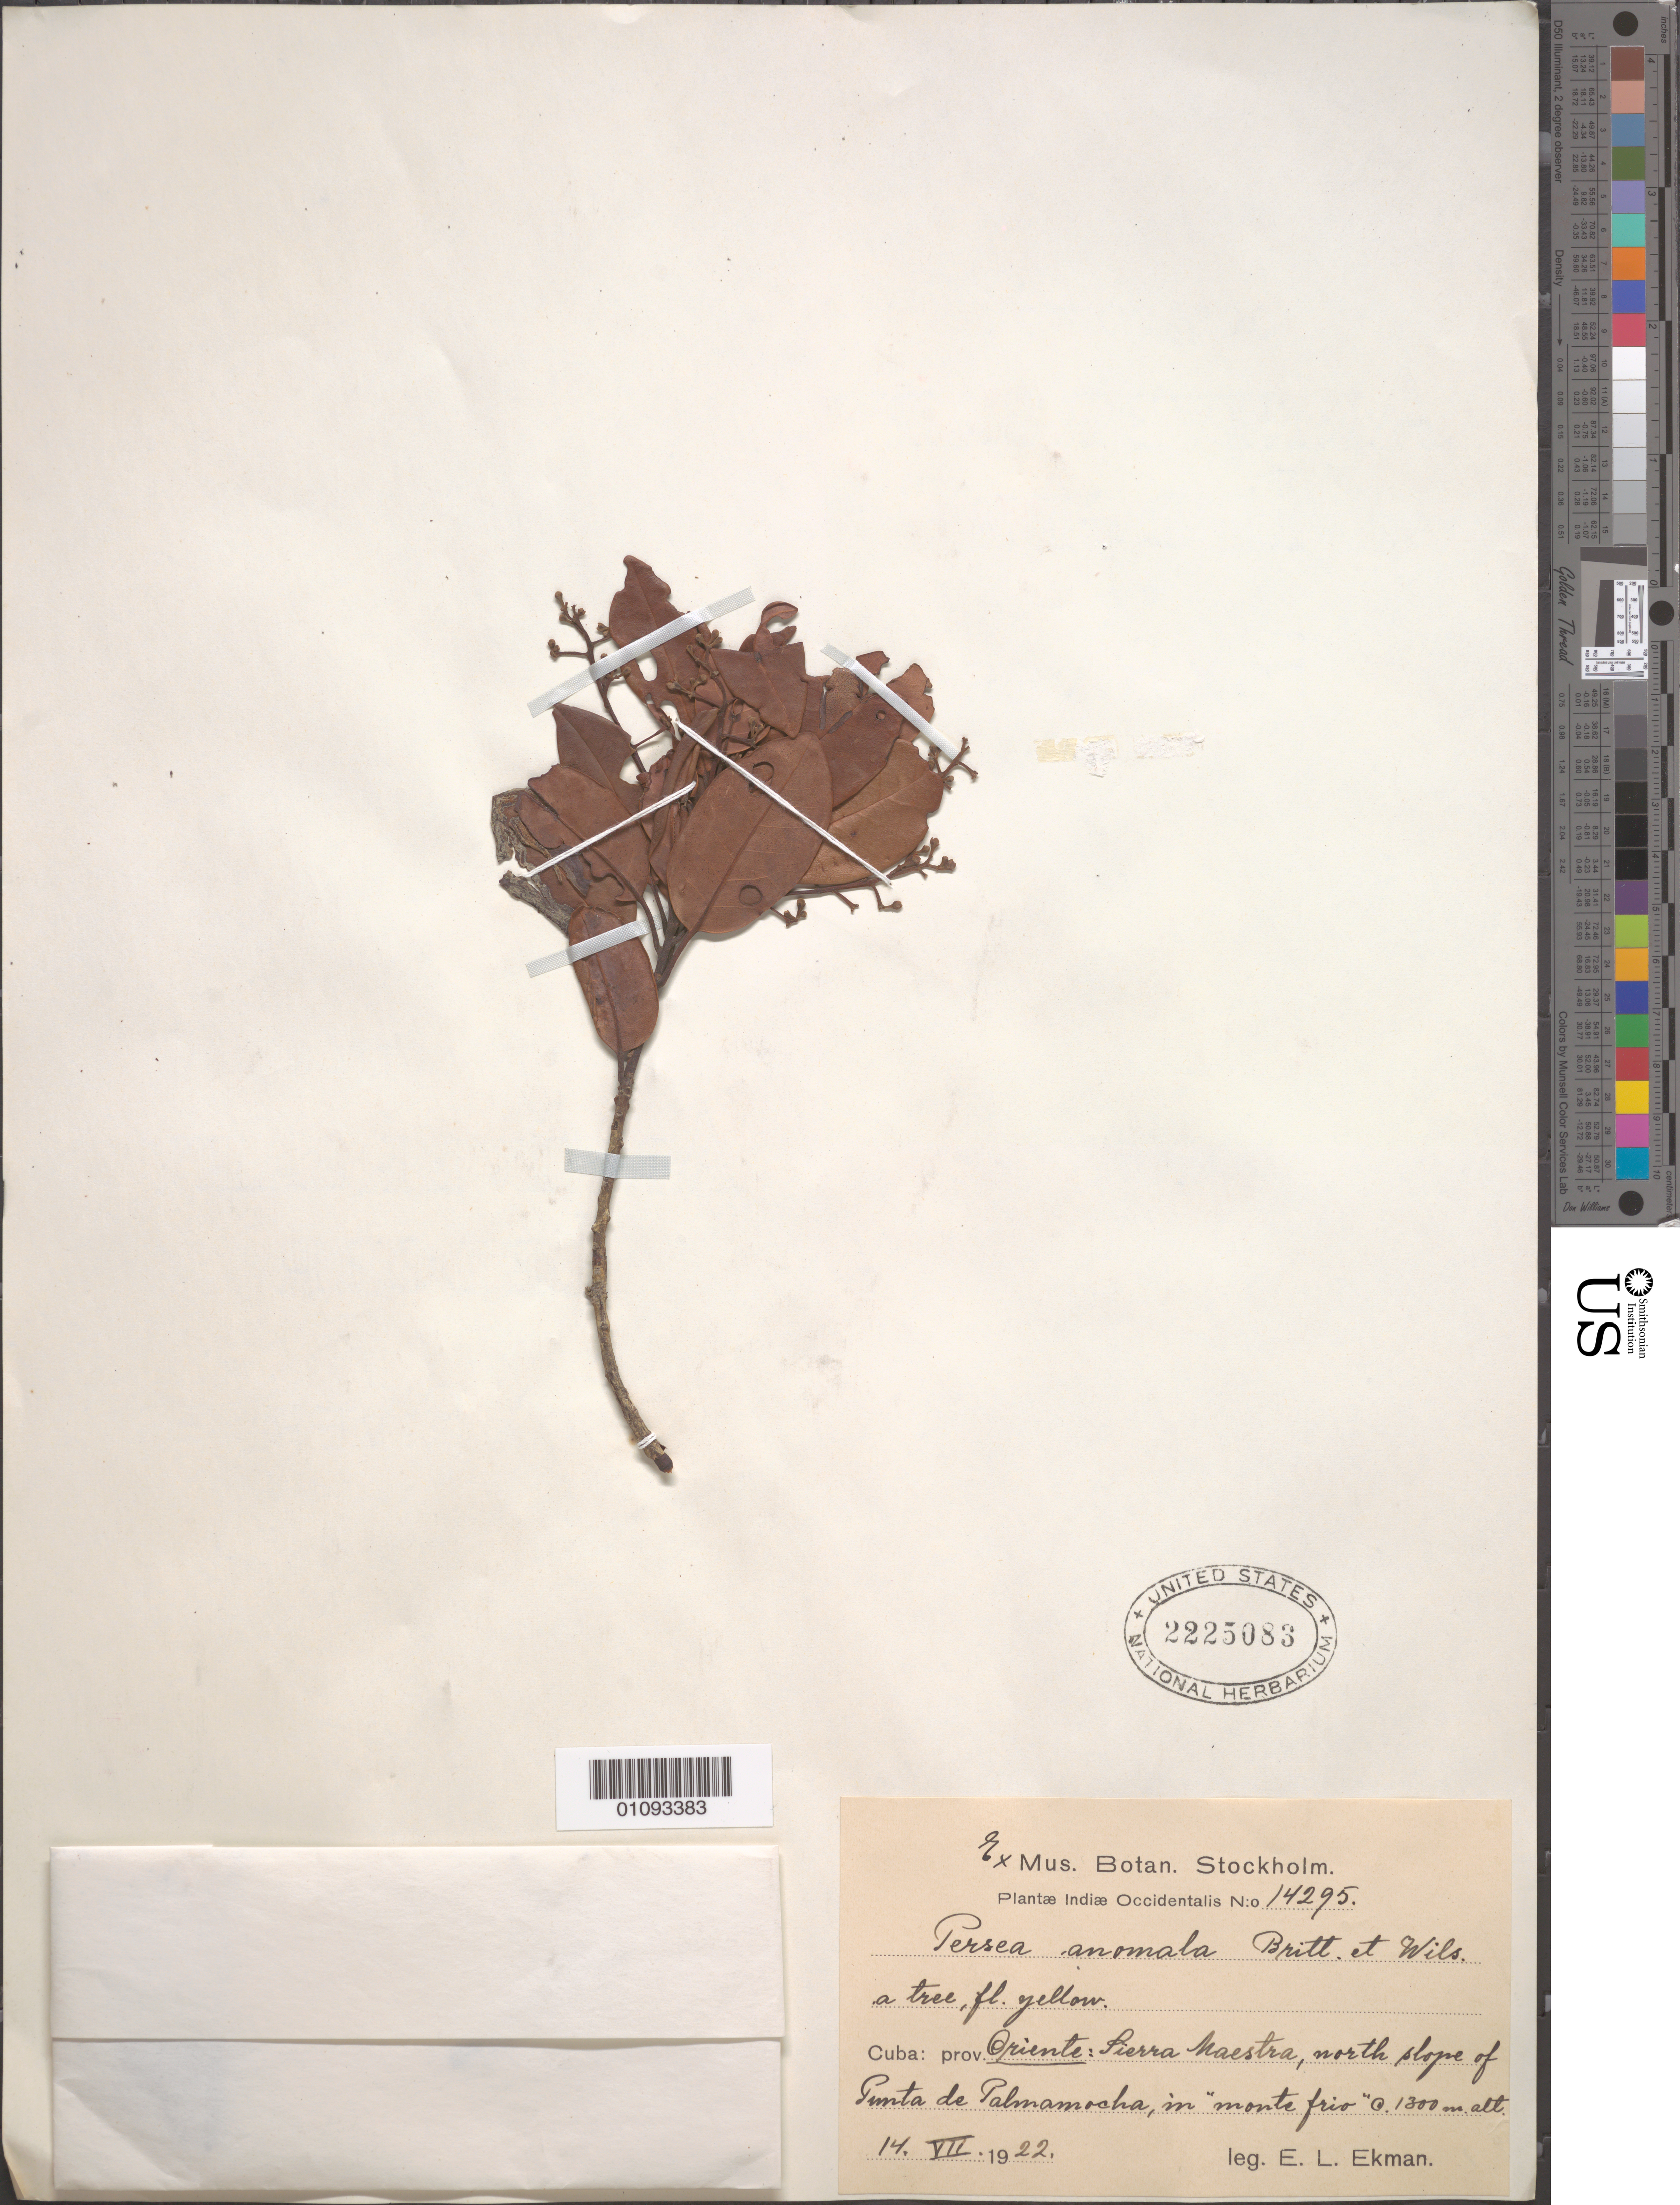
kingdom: Plantae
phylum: Tracheophyta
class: Magnoliopsida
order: Laurales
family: Lauraceae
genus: Persea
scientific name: Persea anomala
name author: Britton & P. Wilson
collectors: E. L. Ekman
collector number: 14295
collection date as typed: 14 Jul 1922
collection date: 1922-07-14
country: Cuba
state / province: Oriente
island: Cuba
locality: Sierra Maestra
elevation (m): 1300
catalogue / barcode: US 2225083